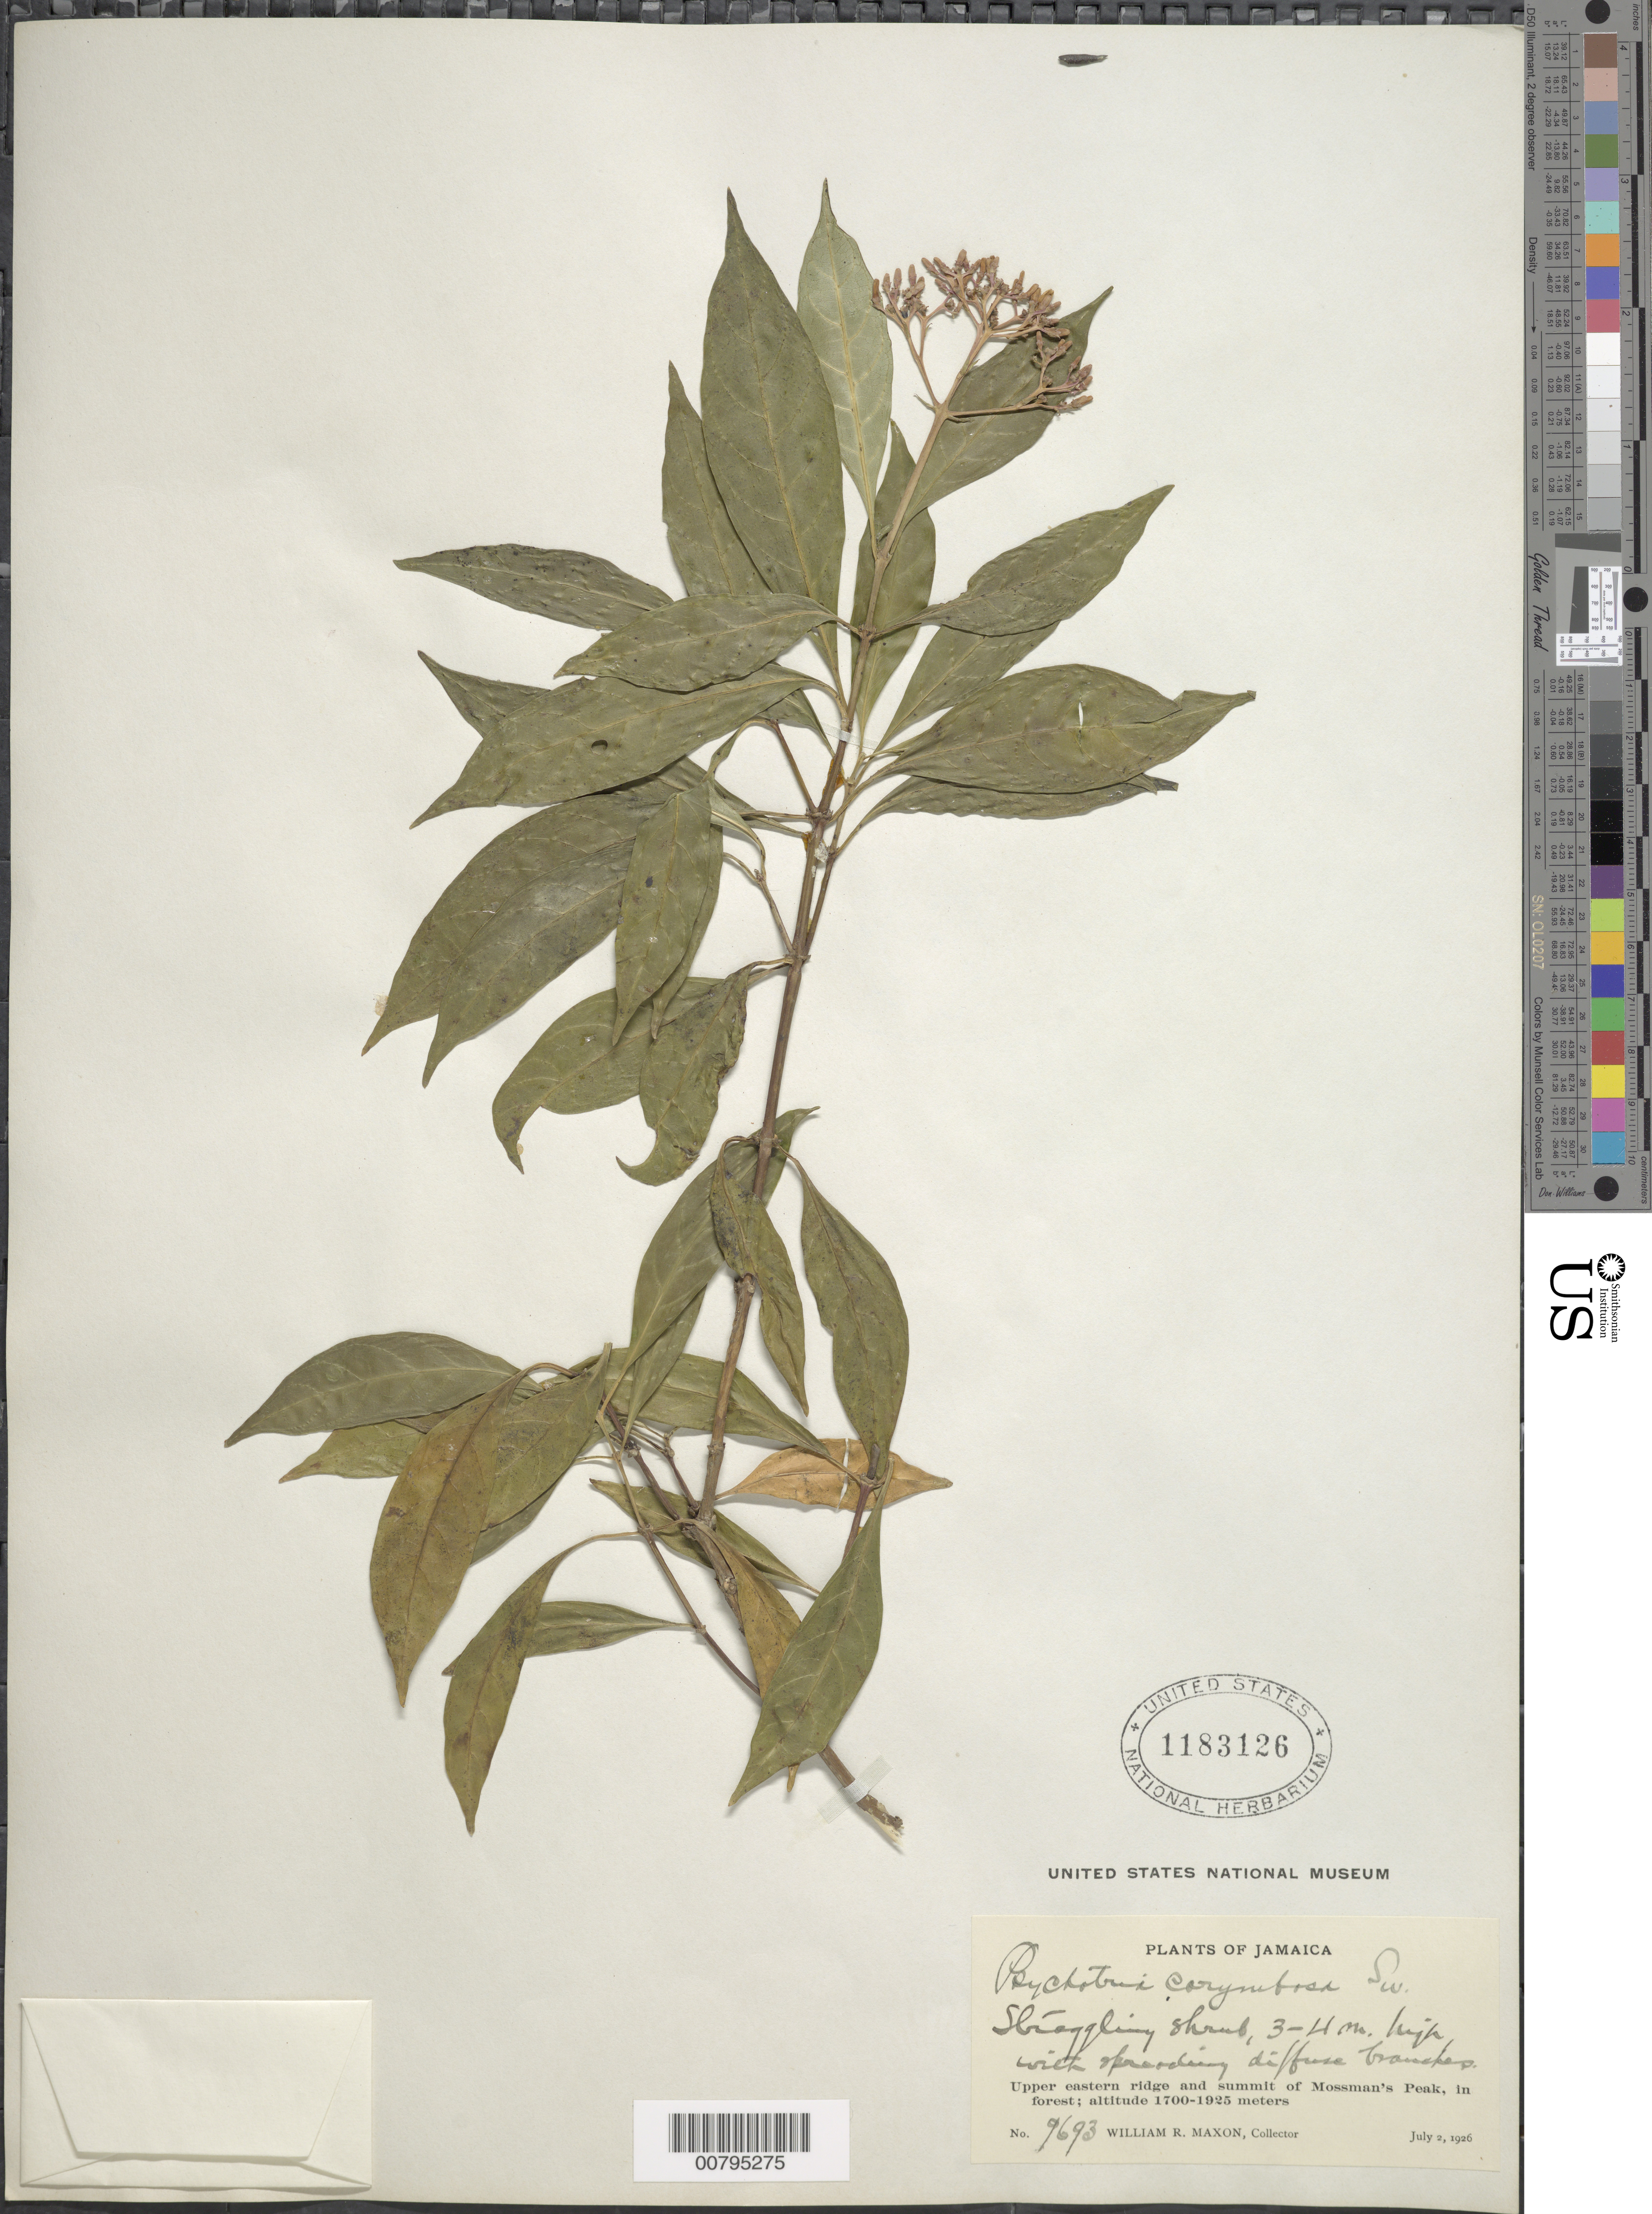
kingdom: Plantae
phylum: Tracheophyta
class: Magnoliopsida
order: Gentianales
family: Rubiaceae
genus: Psychotria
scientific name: Psychotria corymbosa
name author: Sw.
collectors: W. R. Maxon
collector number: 9693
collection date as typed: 02 Jul 1926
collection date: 1926-07-02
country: Jamaica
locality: Upper eastern ridge and summit of Mossman's Peak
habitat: Montane forest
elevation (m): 1700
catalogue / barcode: US 1183126